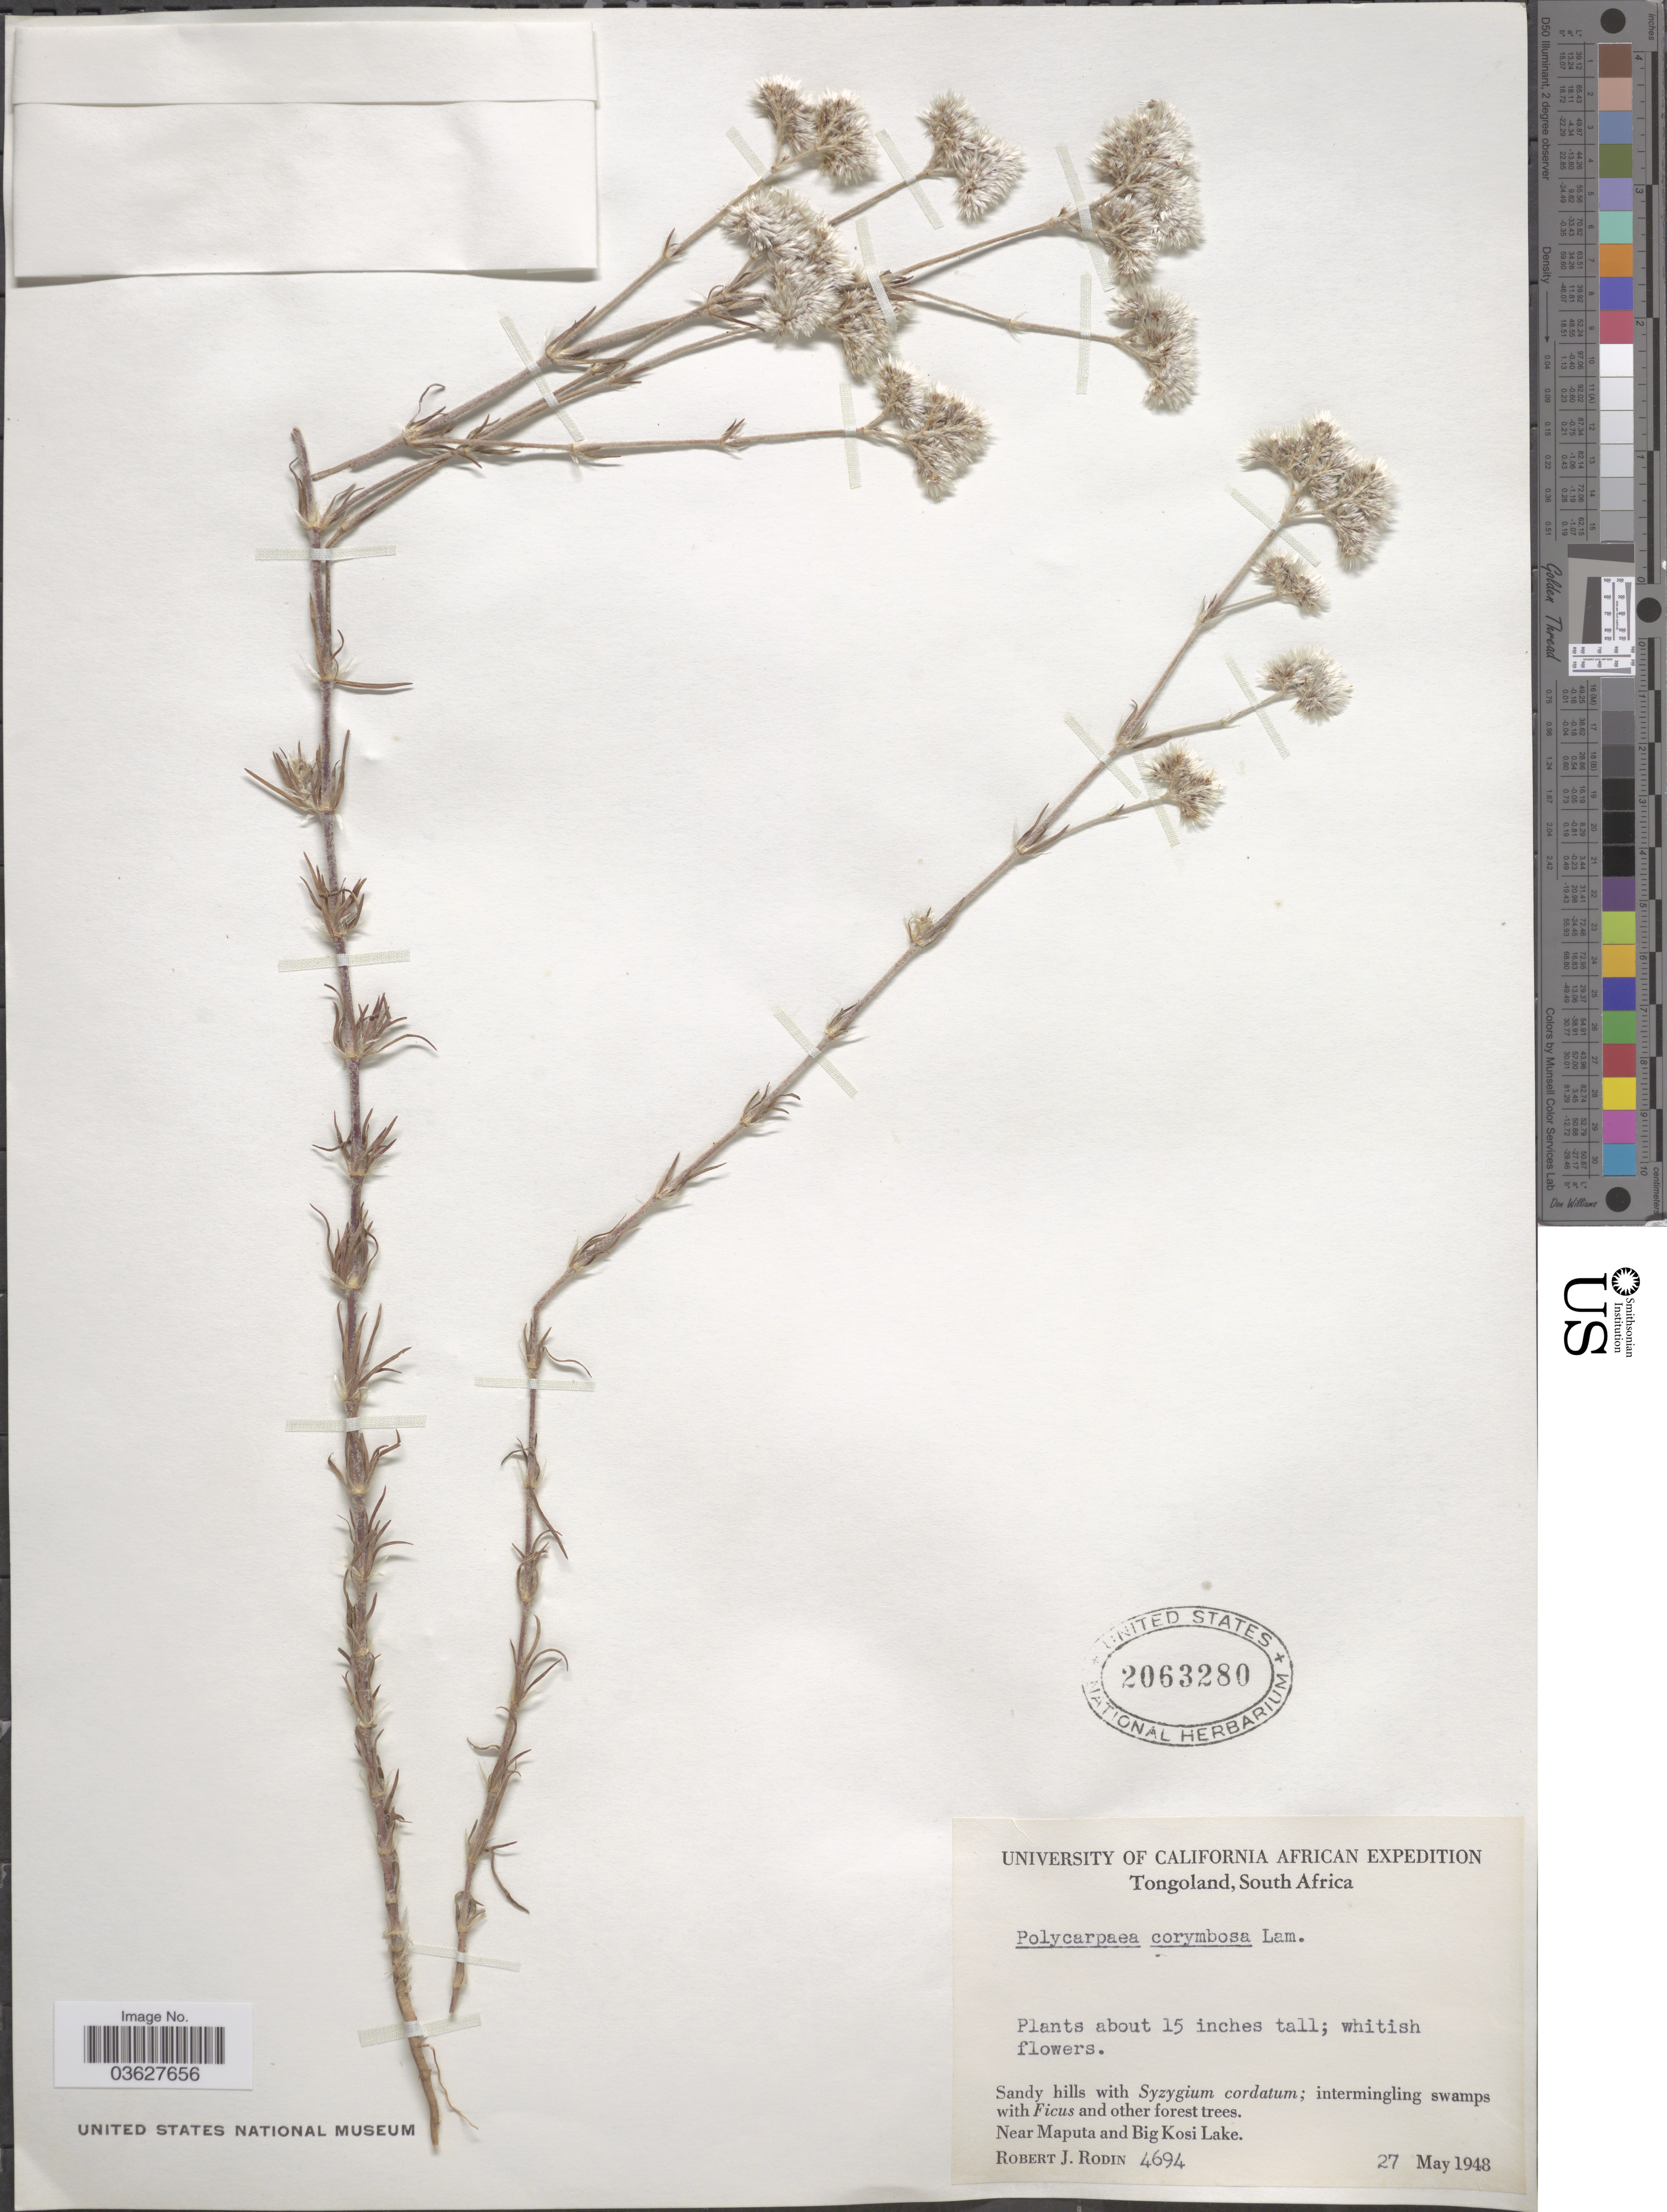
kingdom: Plantae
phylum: Tracheophyta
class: Magnoliopsida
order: Caryophyllales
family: Caryophyllaceae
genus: Polycarpaea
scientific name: Polycarpaea corymbosa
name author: (L.) Lam.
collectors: R. J. Rodin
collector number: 4694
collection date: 1948-05-27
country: South Africa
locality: Tongoland. Near Maputa and Big Kosi Lake.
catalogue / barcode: US 2063280